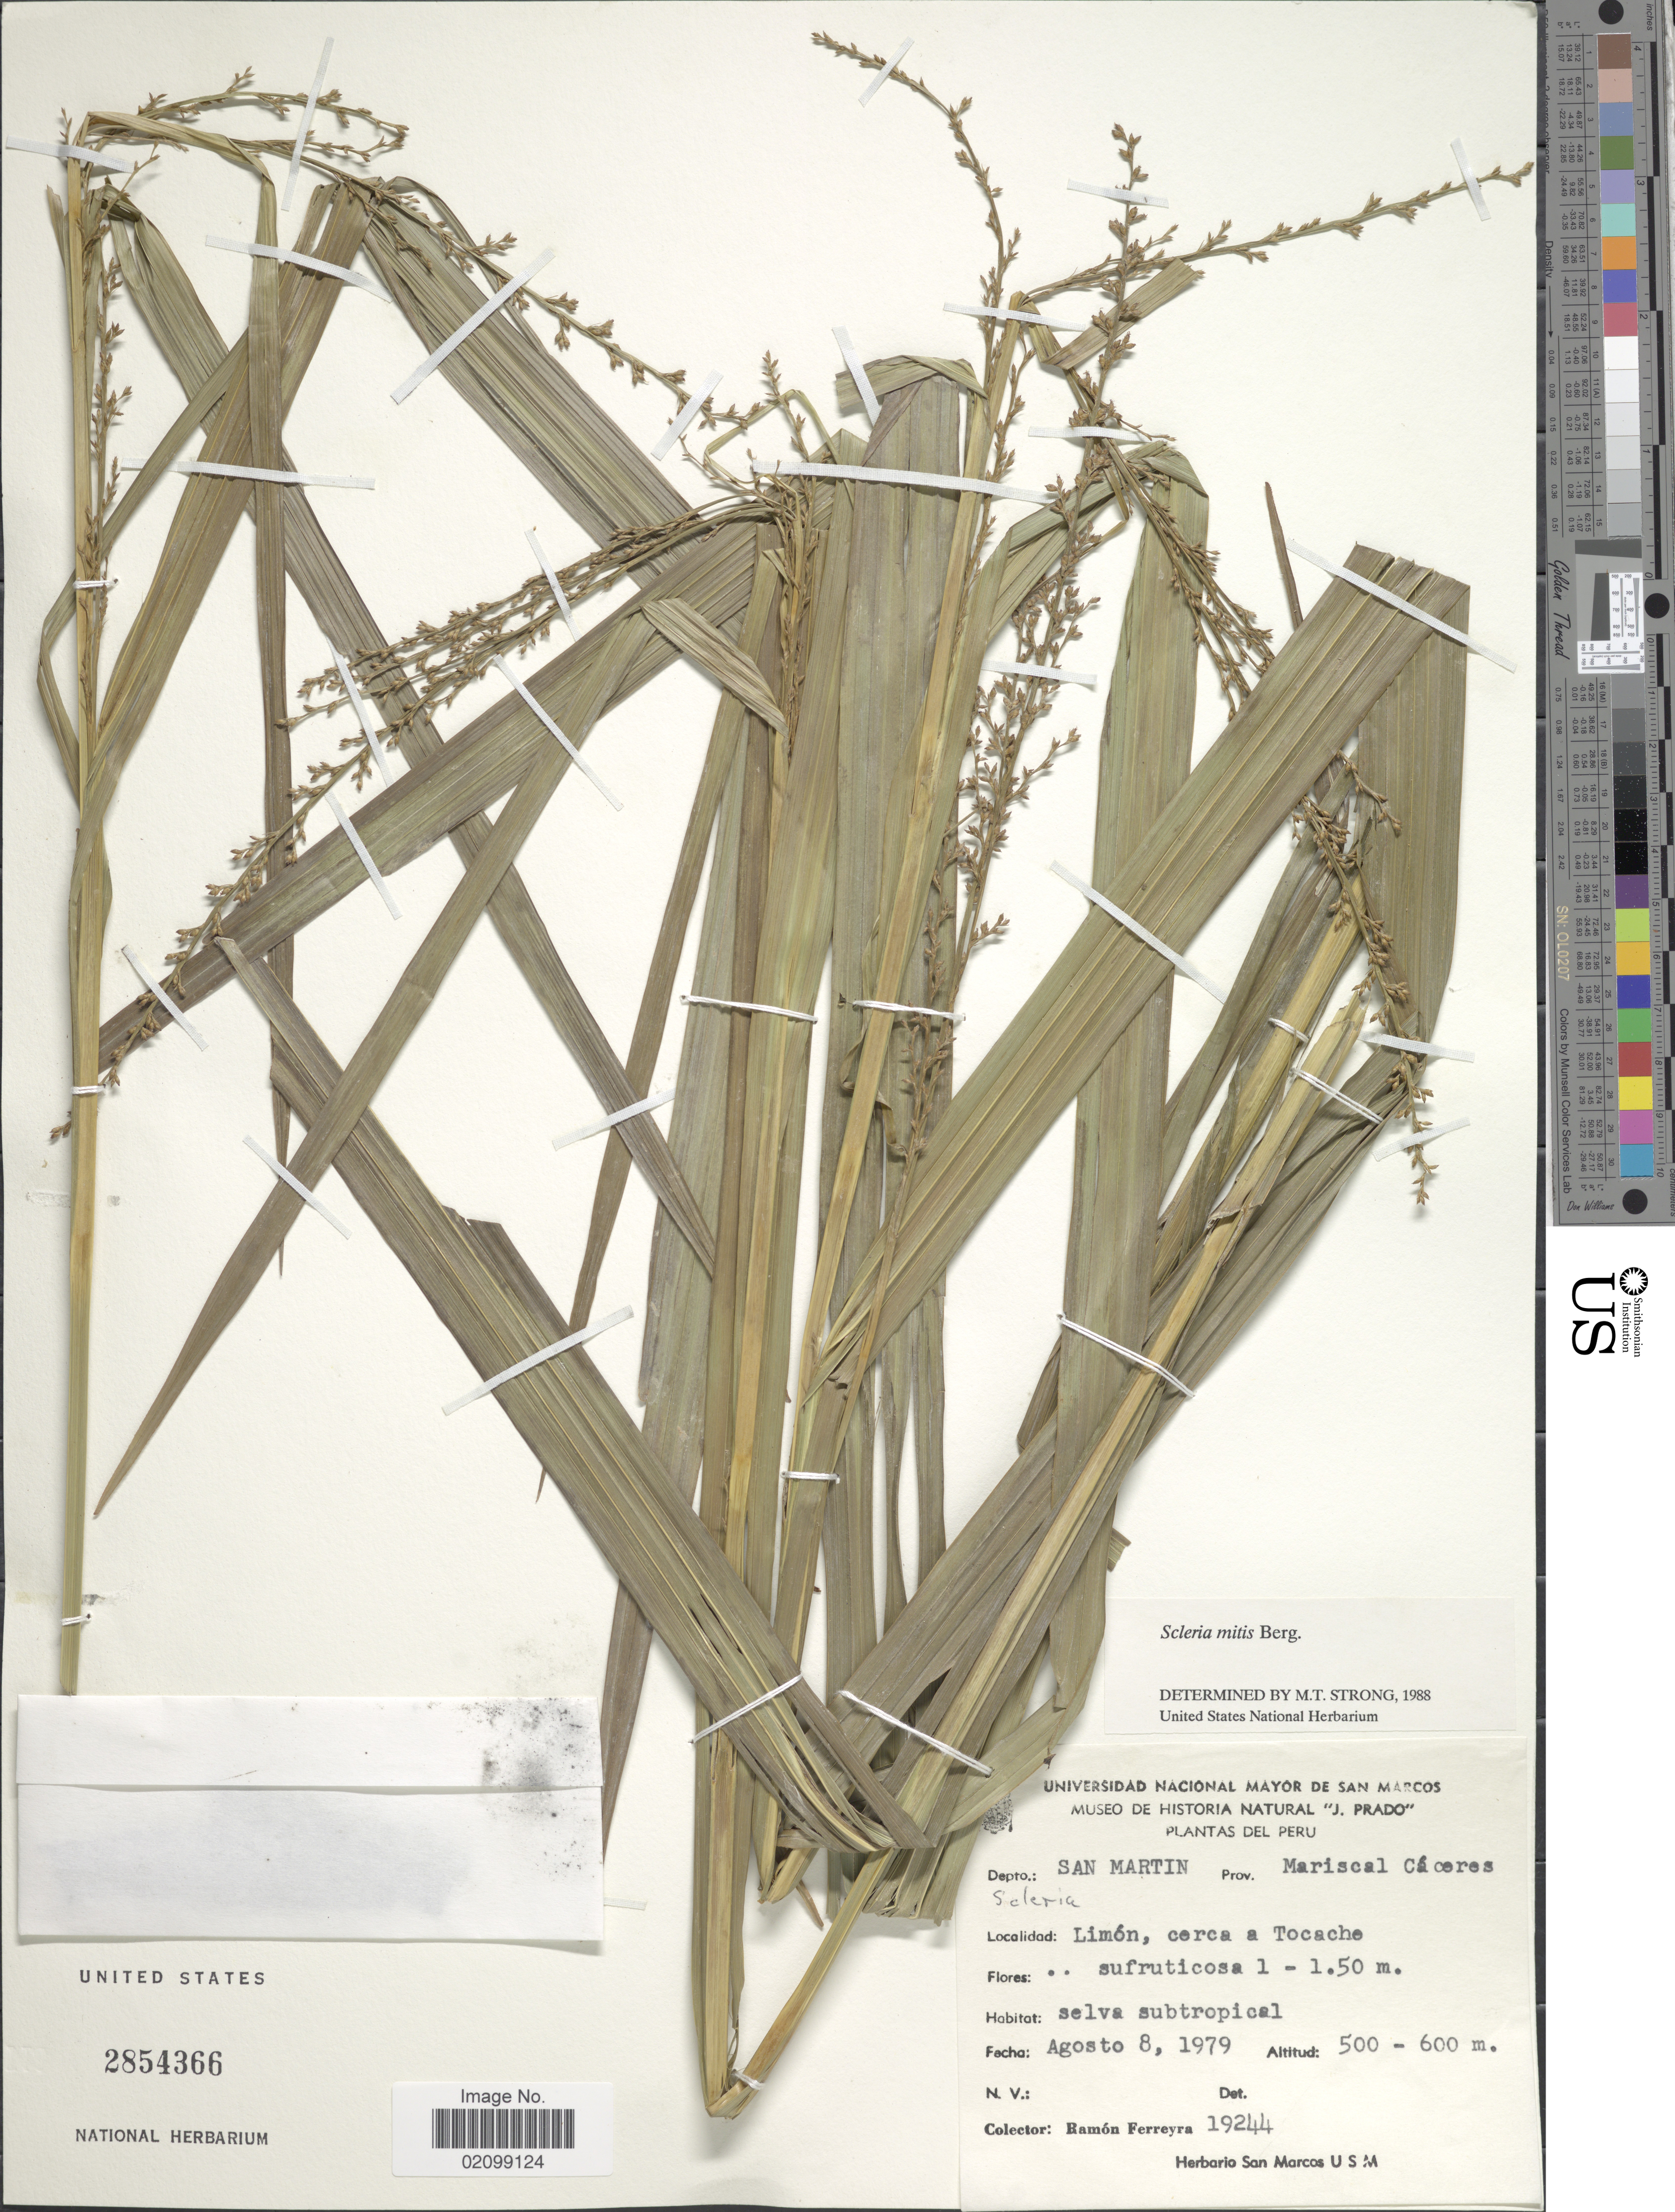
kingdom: Plantae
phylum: Tracheophyta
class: Liliopsida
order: Poales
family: Cyperaceae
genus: Scleria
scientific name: Scleria mitis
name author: P.J. Bergius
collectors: R. A. Ferreyra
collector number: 19244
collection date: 1979-08-08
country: Peru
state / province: San Martín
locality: Depto: San Martin, Prov. Mariscal Caceres. Limon, cerca a Tocache.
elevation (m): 500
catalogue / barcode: US 2854366